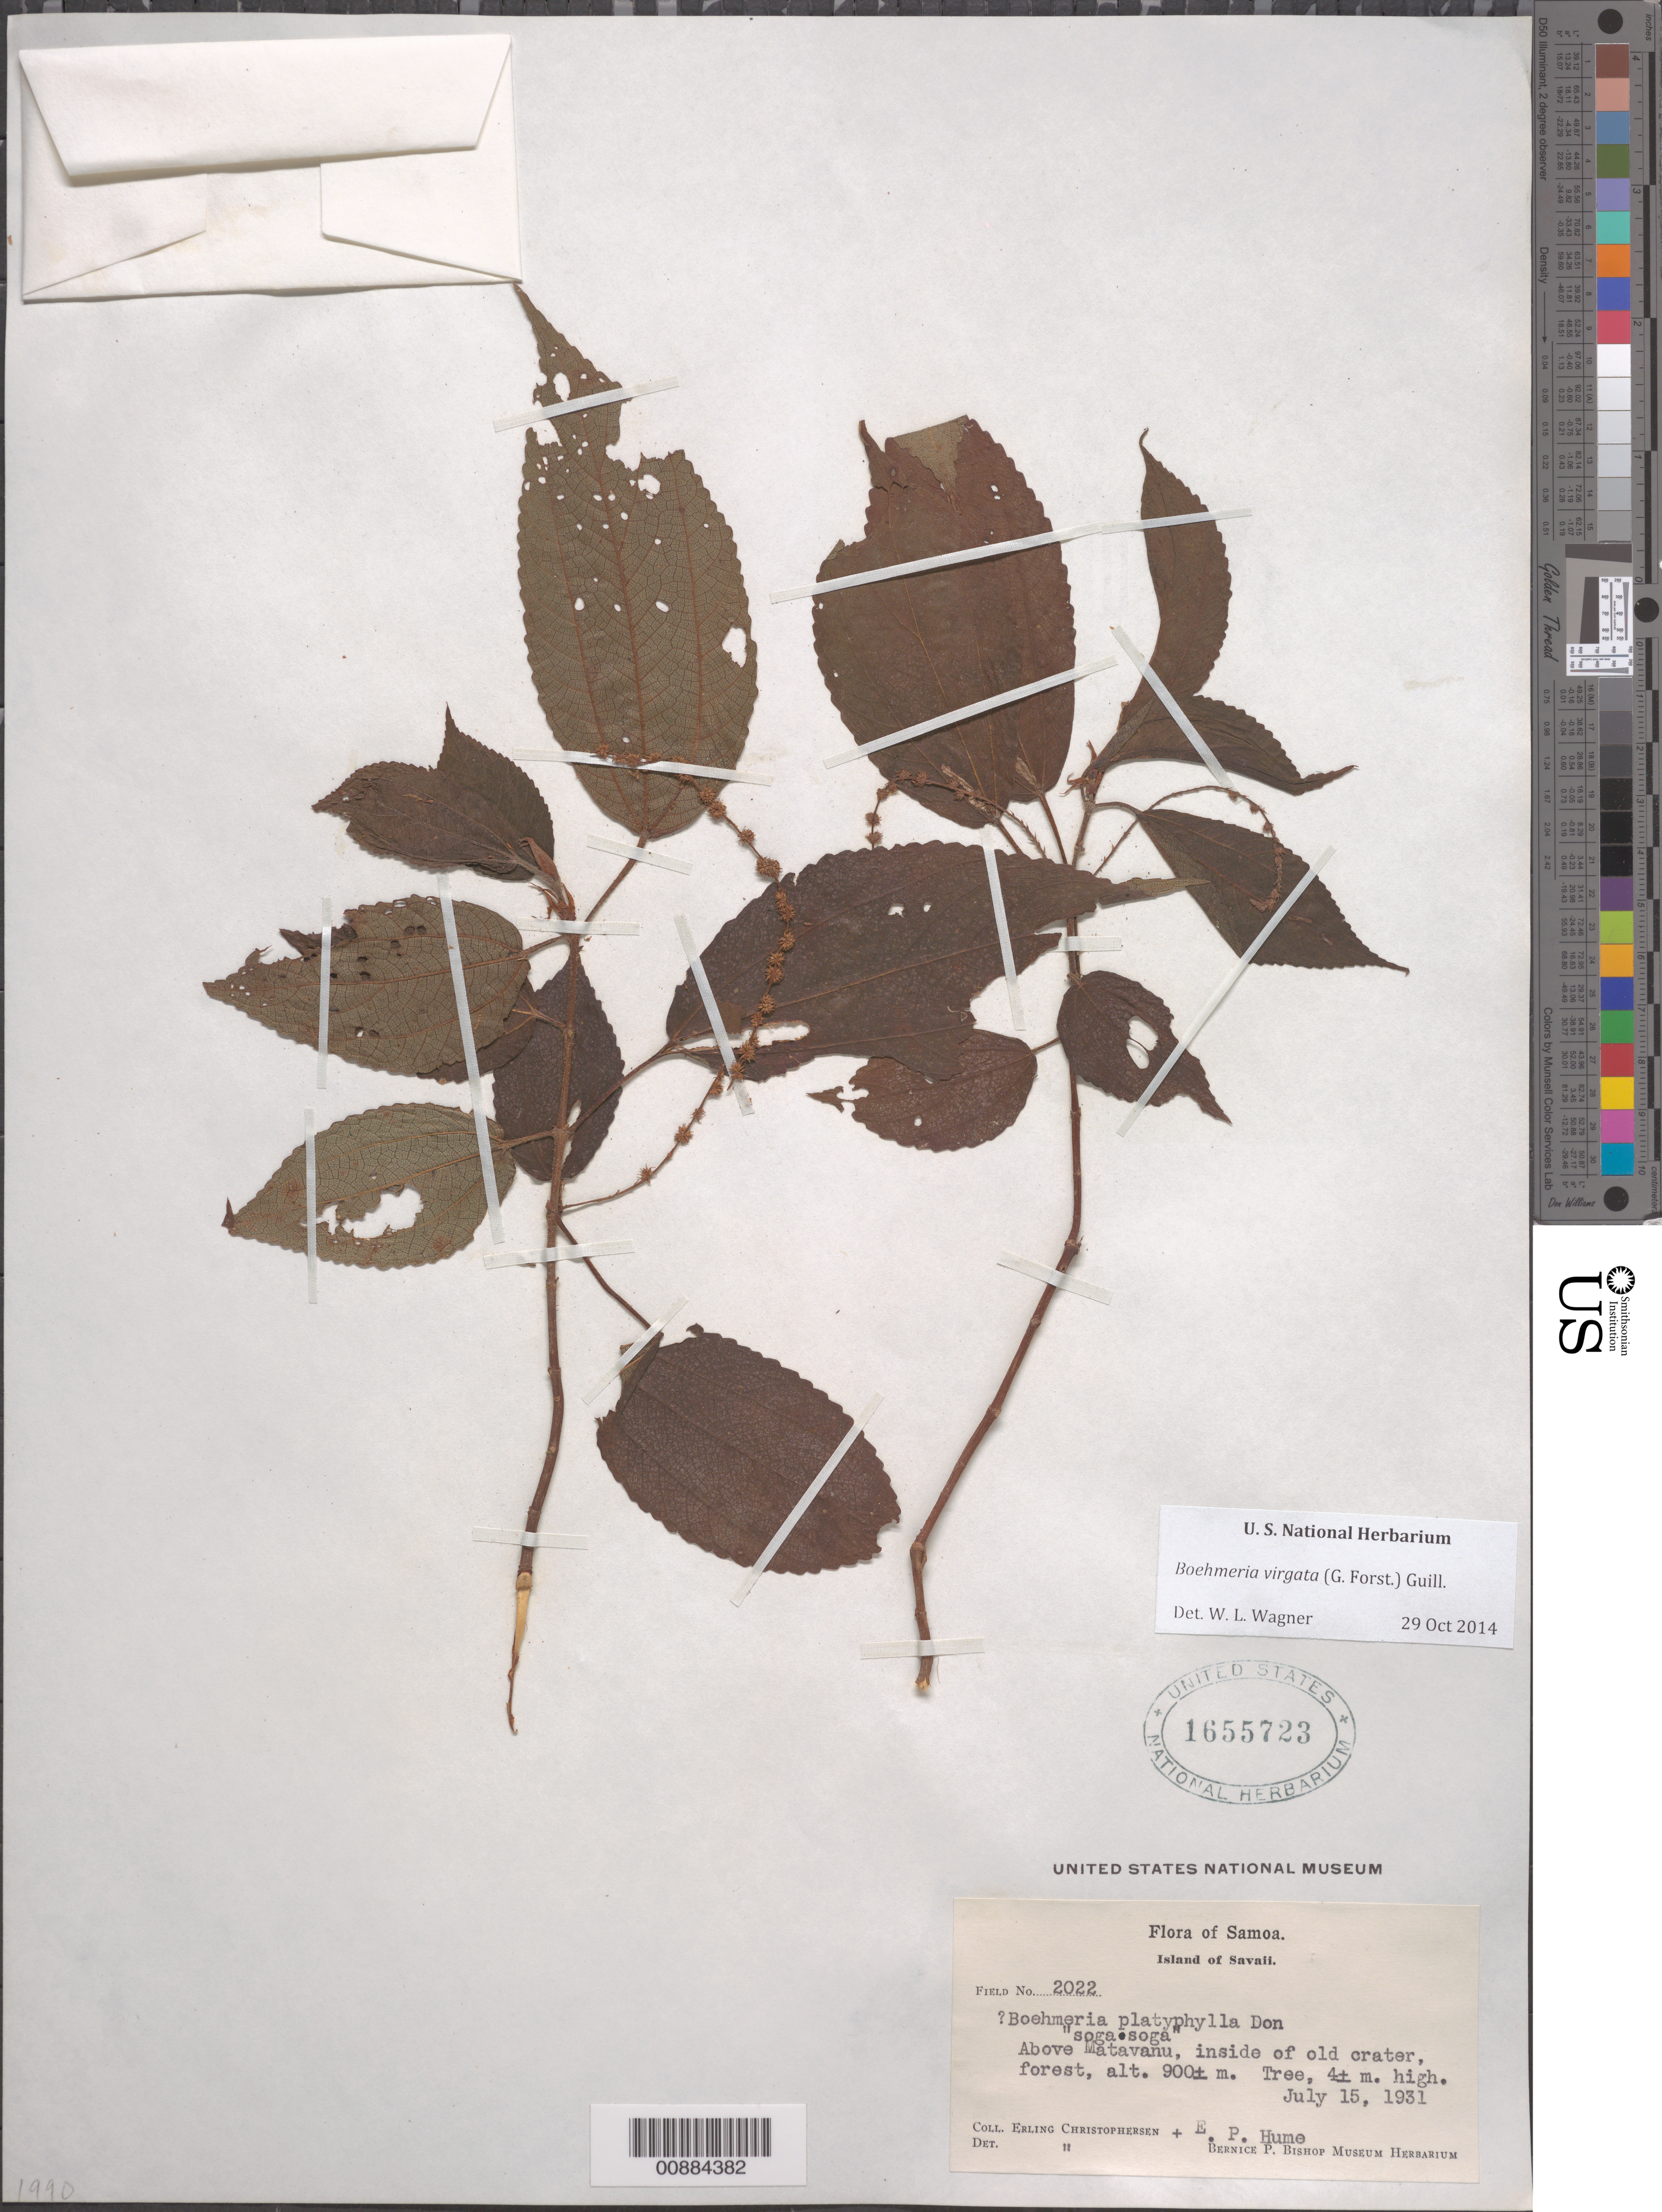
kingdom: Plantae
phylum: Tracheophyta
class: Magnoliopsida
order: Rosales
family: Urticaceae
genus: Boehmeria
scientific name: Boehmeria virgata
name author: (G. Forst.) Guill.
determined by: Wagner, W. L., (BOT), Smithsonian Institution - National Museum of Natural History (UNITED STATES)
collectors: E. Christophersen & E. Hume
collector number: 2022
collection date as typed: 15 Jul 1931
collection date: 1931-07-15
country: Samoa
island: Savai'i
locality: Above Matavanu, inside old crater.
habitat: Forest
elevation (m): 900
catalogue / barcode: US 1655723